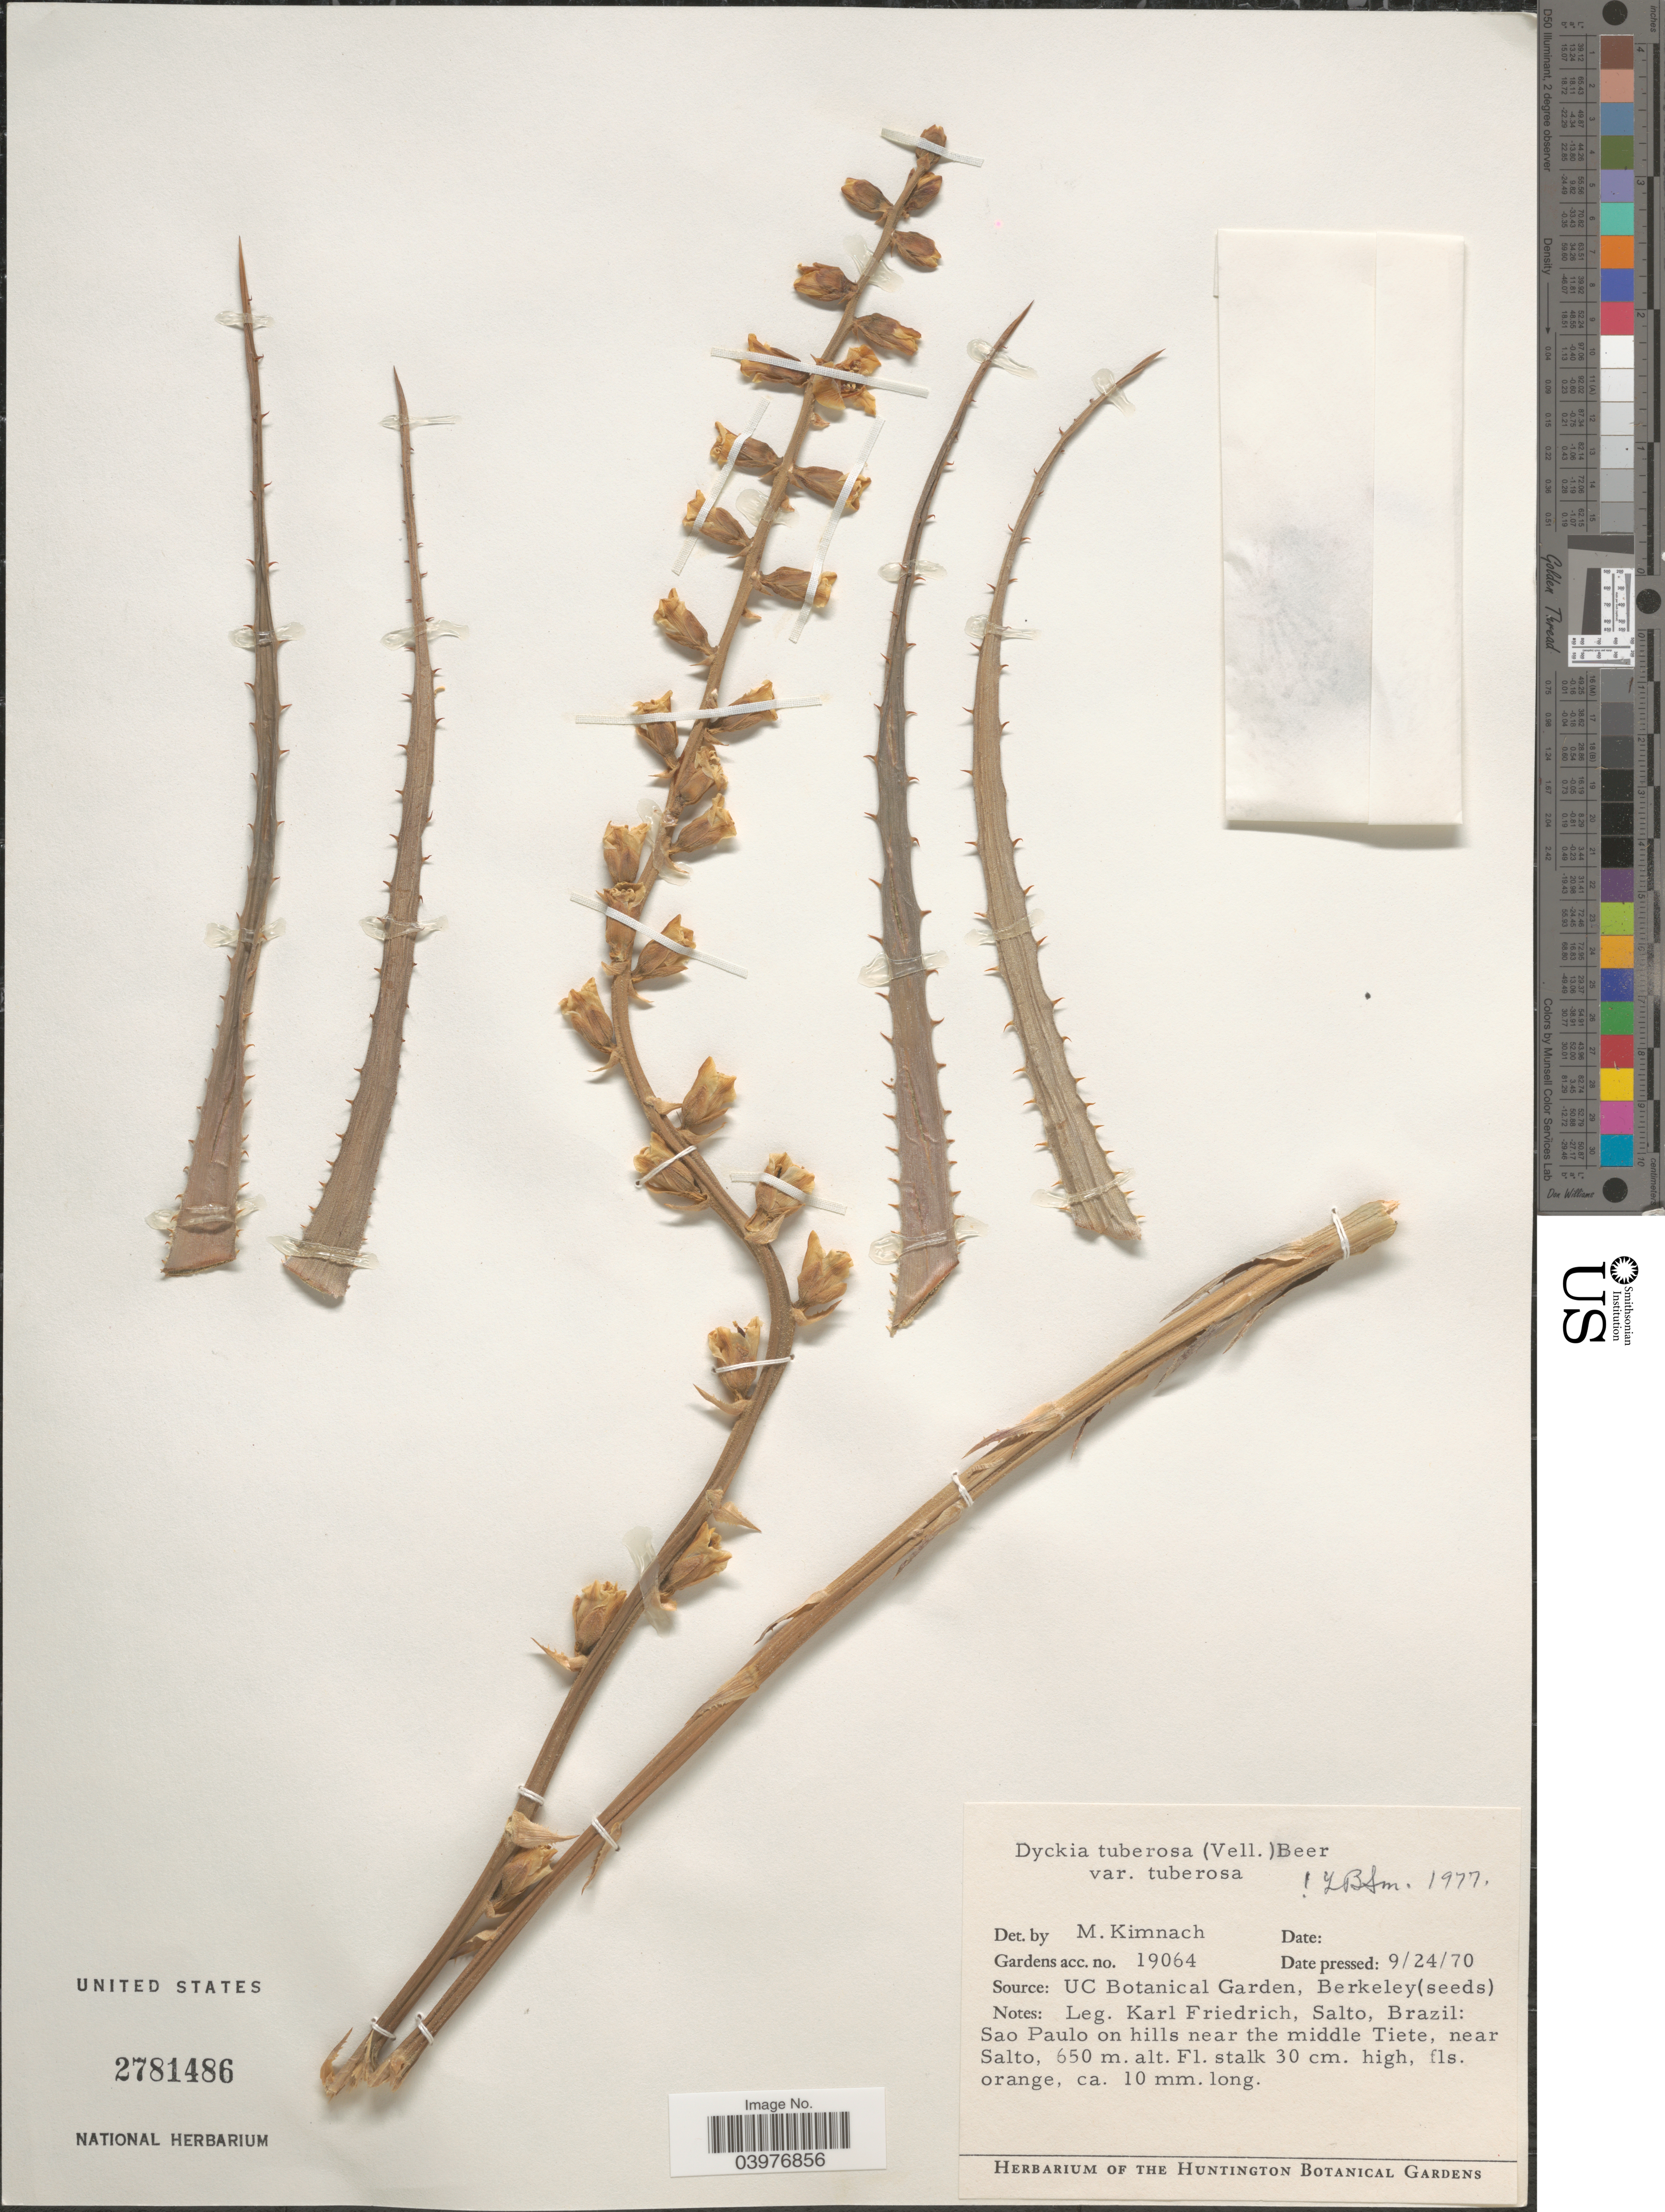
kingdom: Plantae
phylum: Tracheophyta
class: Liliopsida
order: Poales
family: Bromeliaceae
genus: Dyckia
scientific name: Dyckia tuberosa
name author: (Vell.) Beer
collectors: K. Friedrich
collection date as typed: Transcribed d/m/y: 24/9/70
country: Uruguay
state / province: Salto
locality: The Huntington Botanical Gardens [unsure placement]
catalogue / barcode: US 2781486